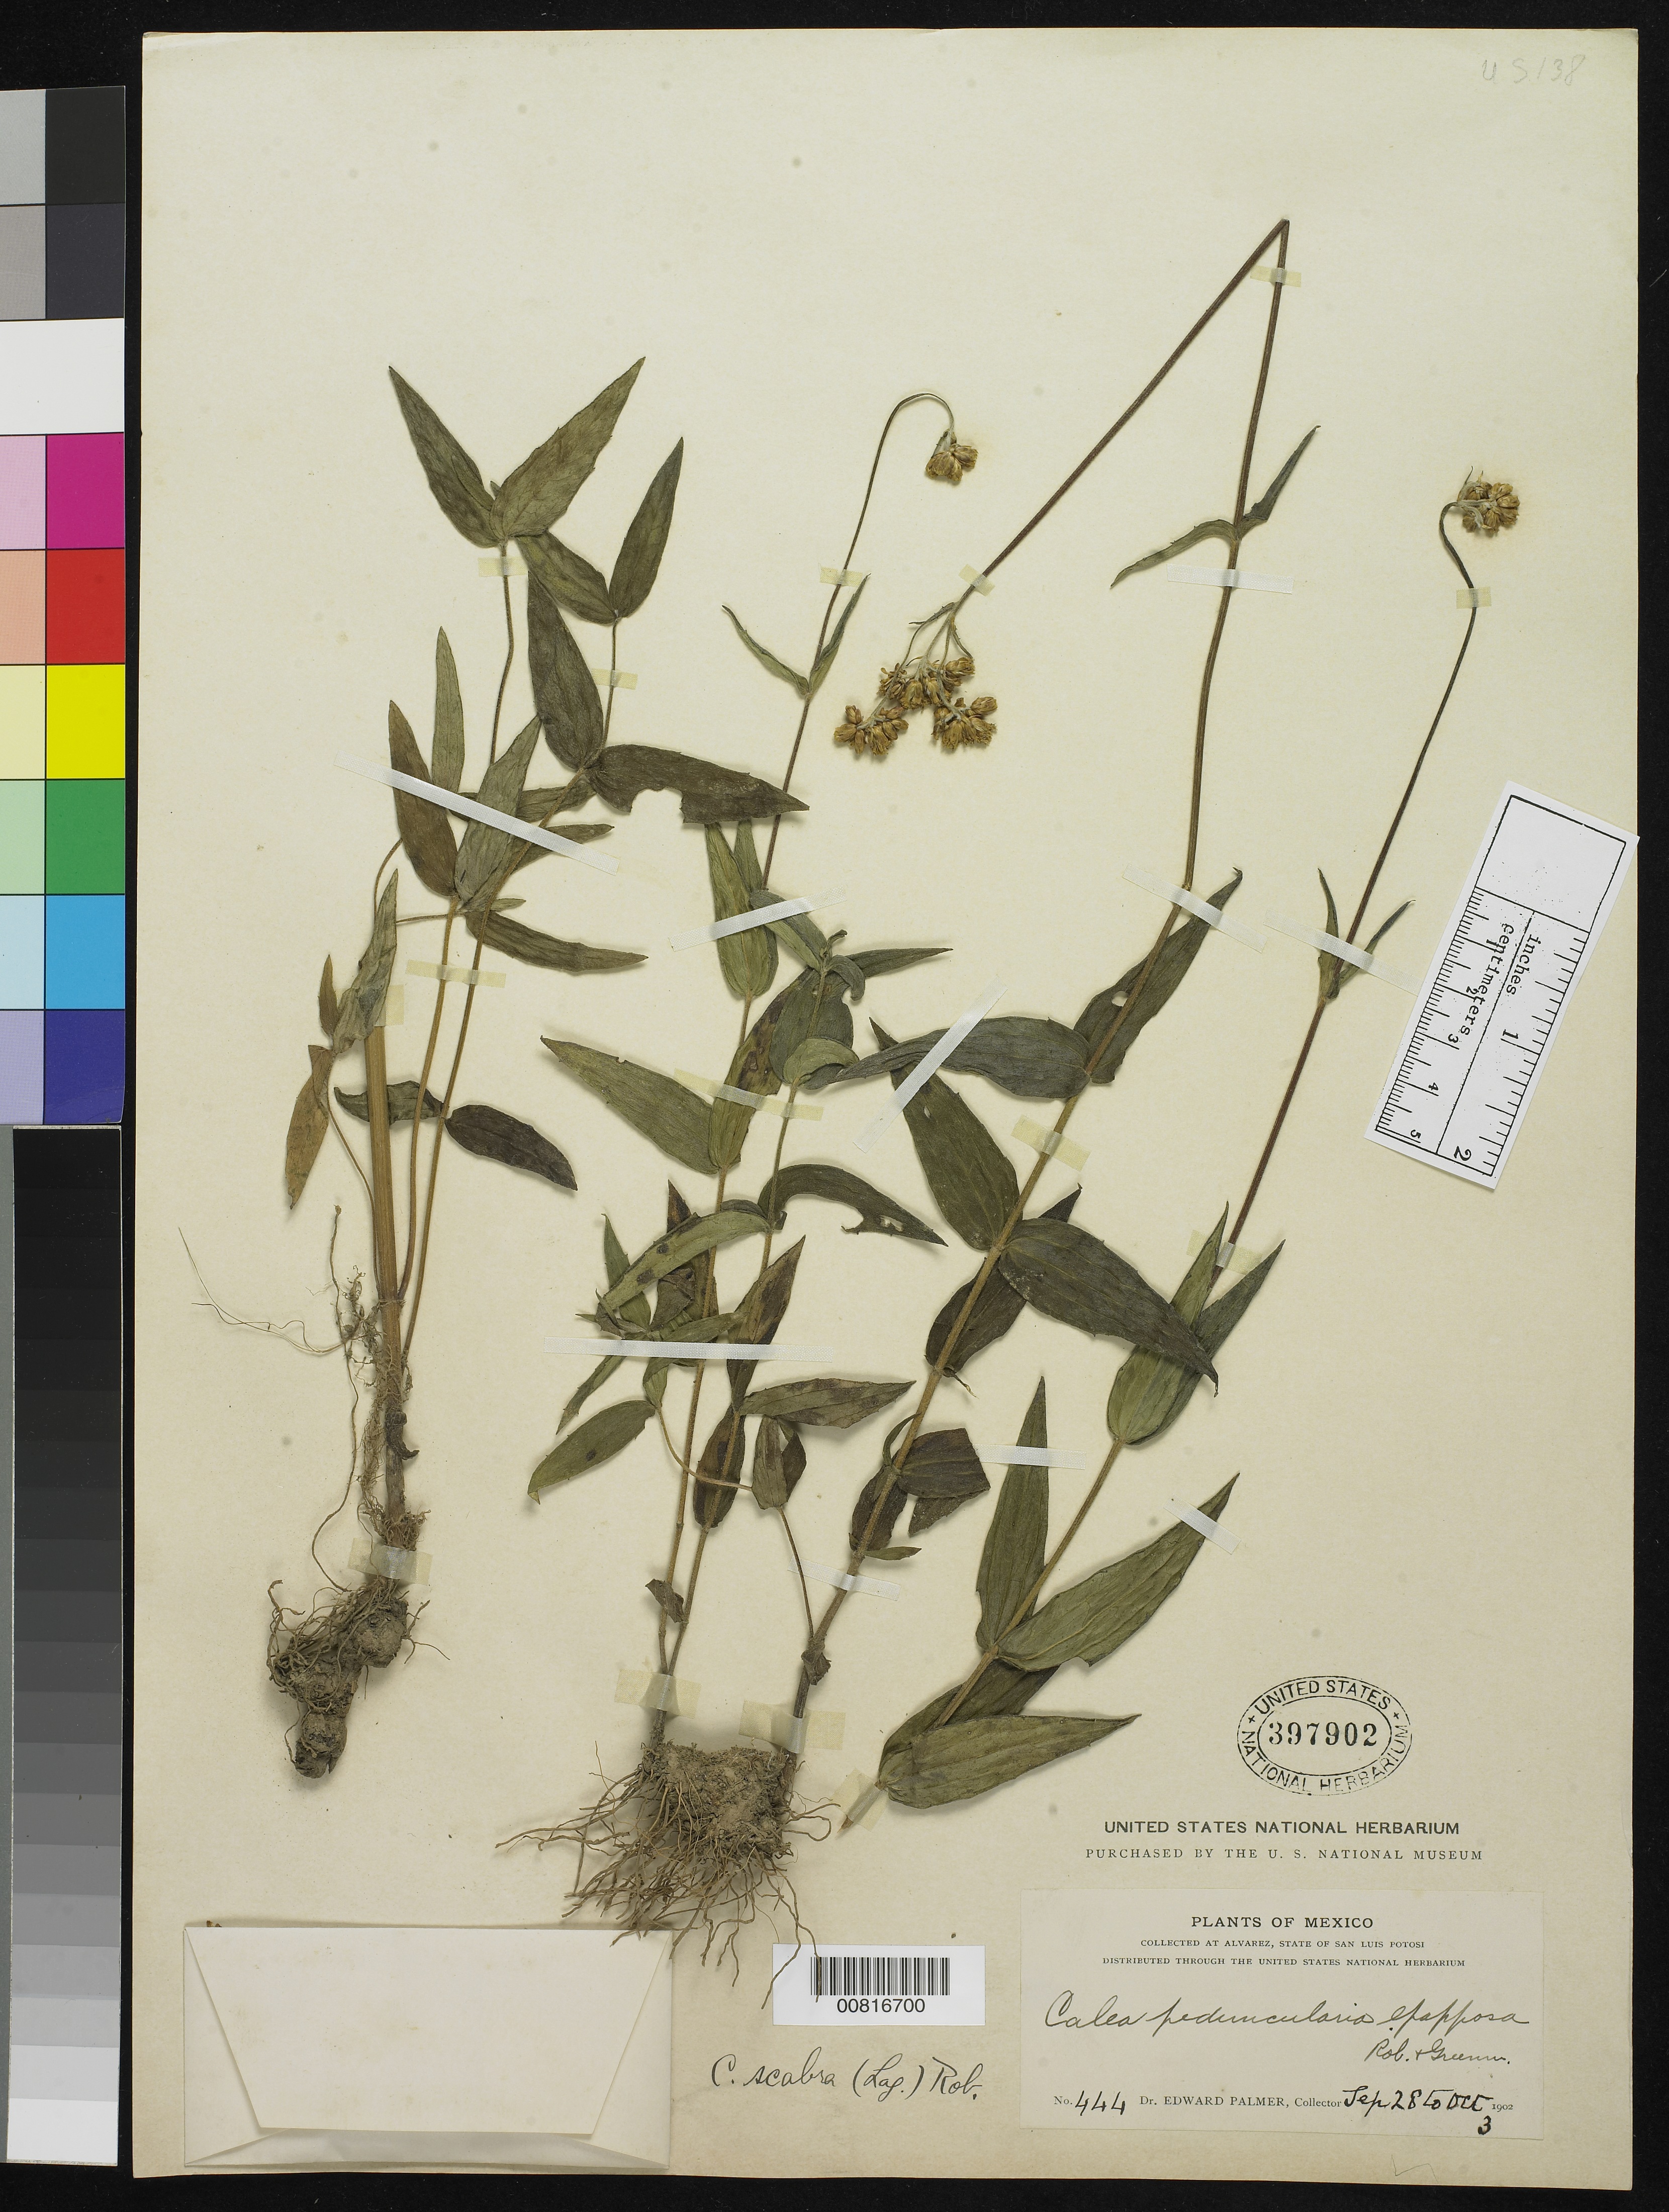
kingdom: Plantae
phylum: Tracheophyta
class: Magnoliopsida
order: Asterales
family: Asteraceae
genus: Alloispermum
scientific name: Alloispermum scabrum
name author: (Lag.) H. Rob.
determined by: Bueno, Vinicius Resende, (ICN), Universidade Federal do Rio Grande do Sul (BRAZIL)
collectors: E. Palmer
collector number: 444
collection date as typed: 28 Sep 1902 to 03 Oct 1902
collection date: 1902-09-28/1902-10-03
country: Mexico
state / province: San Luis Potosí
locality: Alvarez, San Luis Potosí.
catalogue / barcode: US 397902